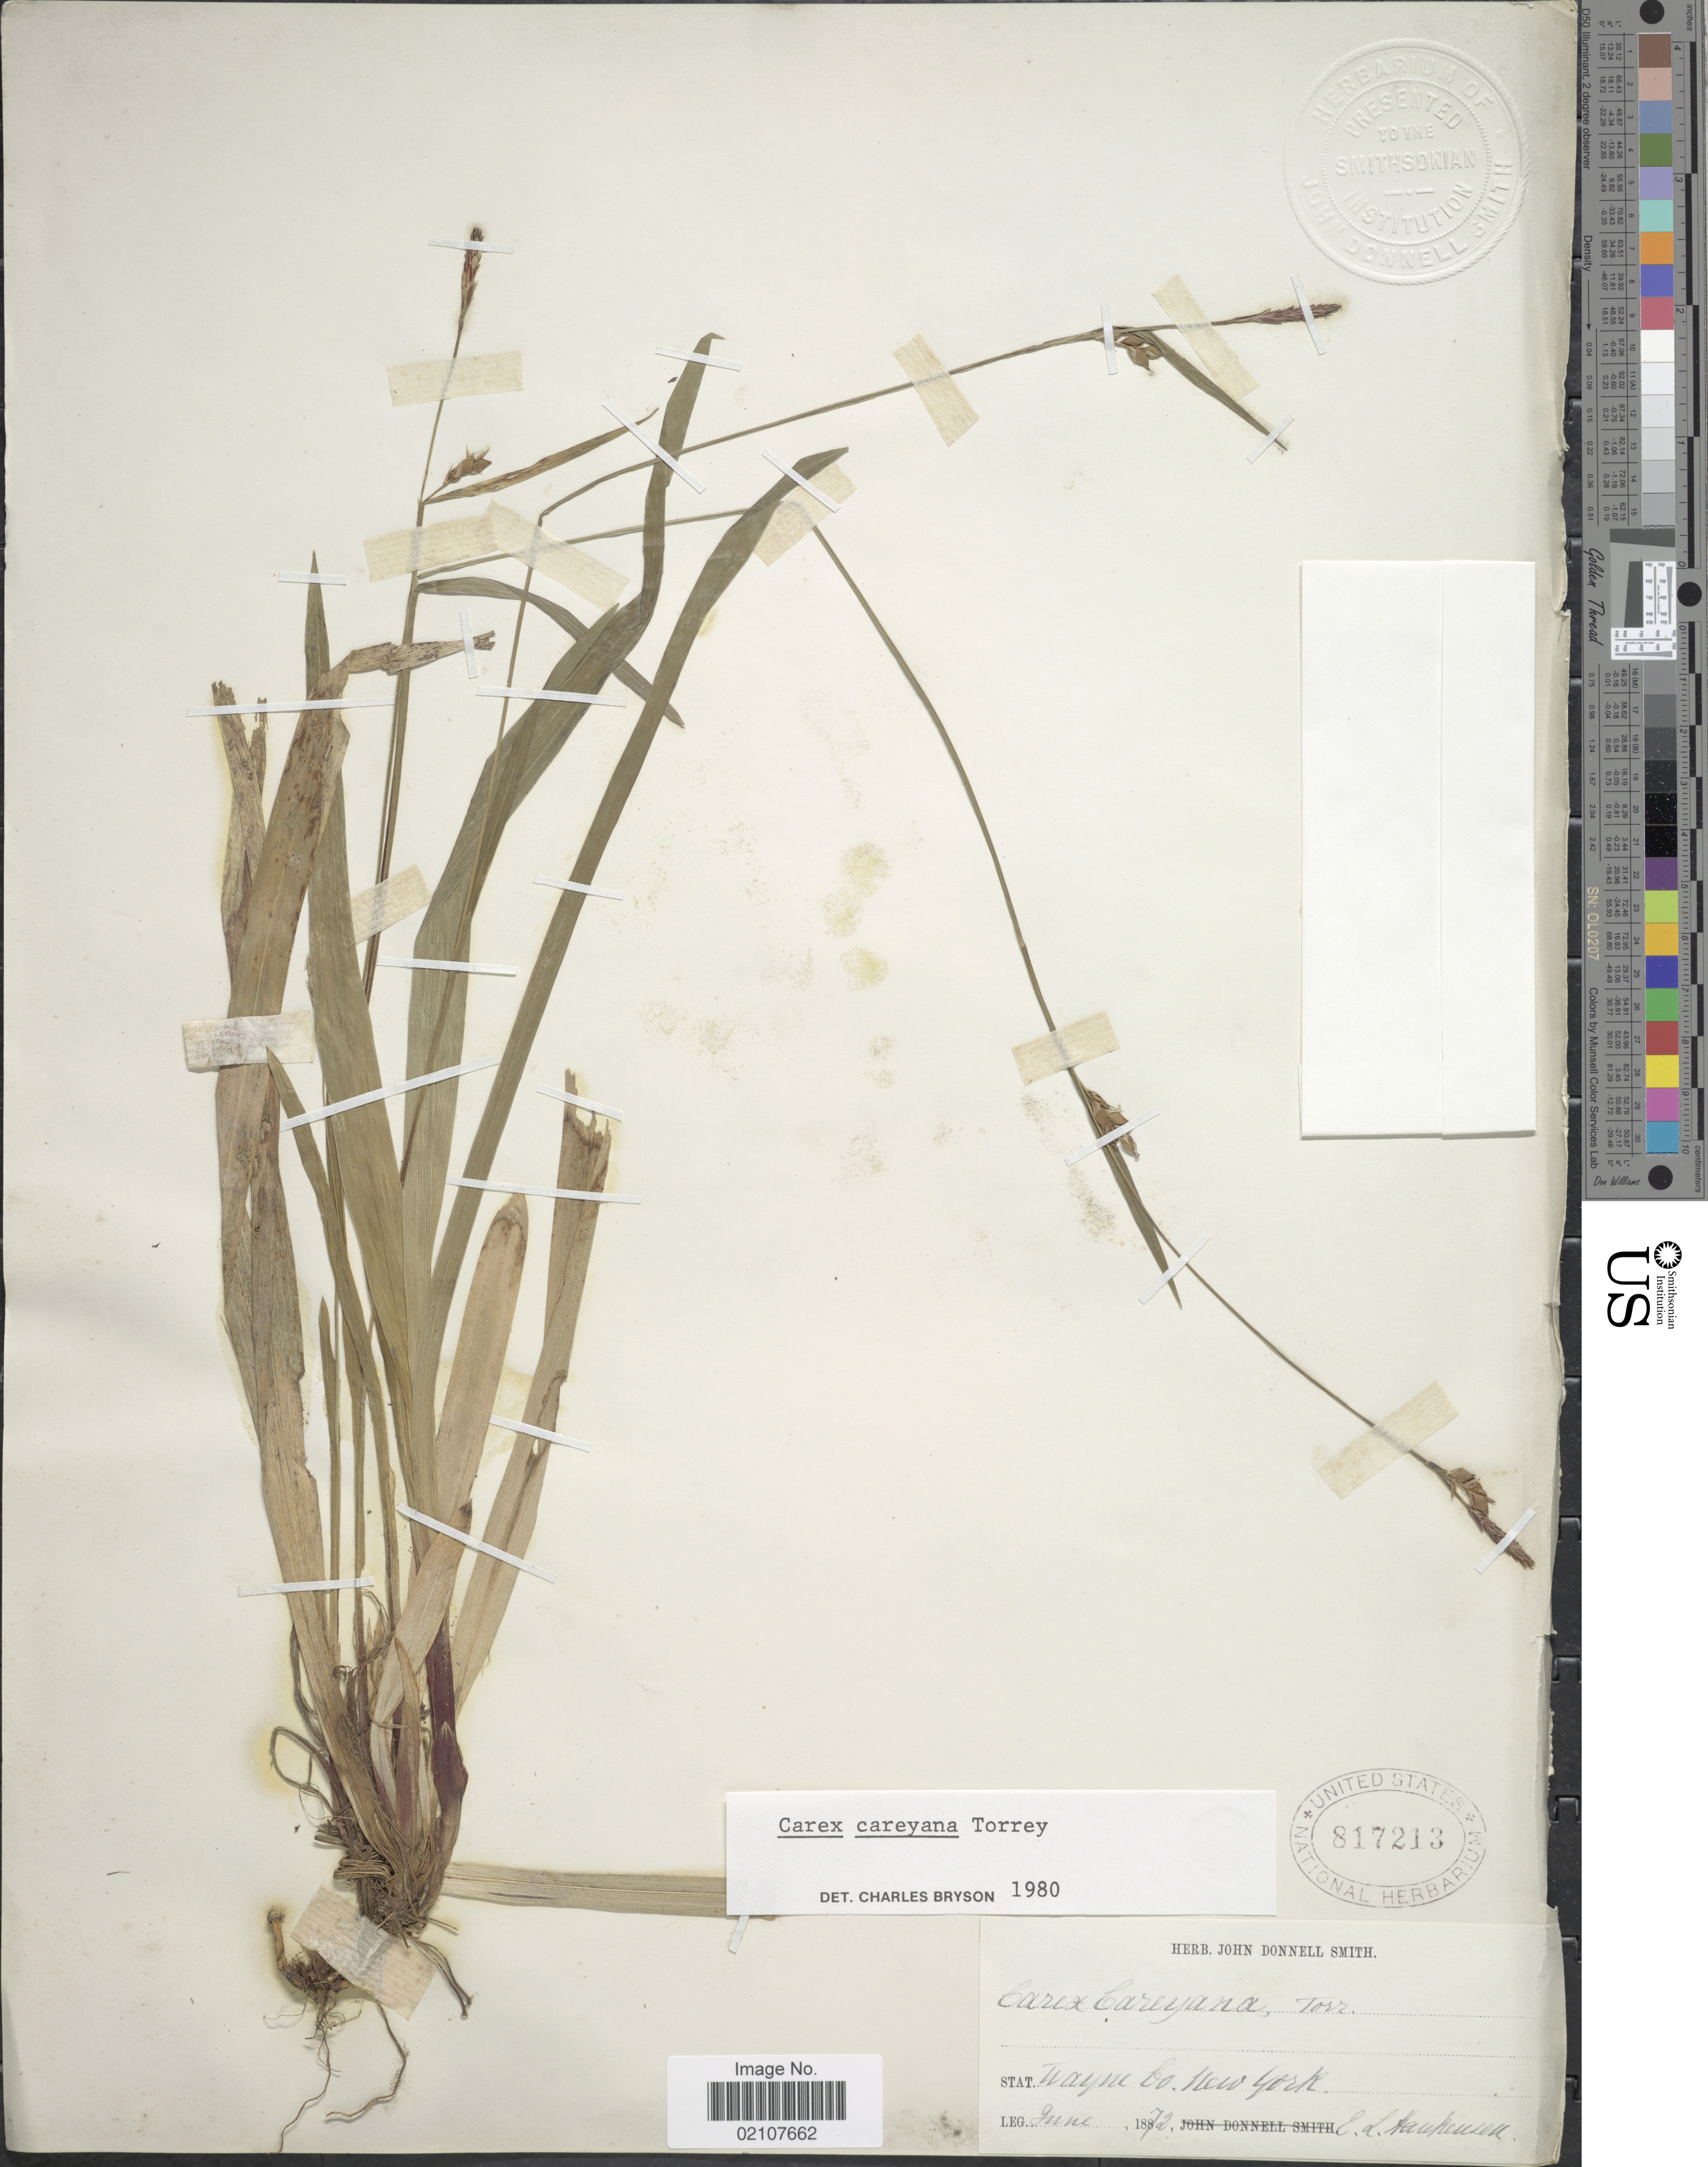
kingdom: Plantae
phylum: Tracheophyta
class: Liliopsida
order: Poales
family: Cyperaceae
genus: Carex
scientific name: Carex careyana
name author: Torr. ex Dewey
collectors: E. Hankenson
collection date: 1872-06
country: United States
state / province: New York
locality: Wayne Co.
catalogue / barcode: US 8172130